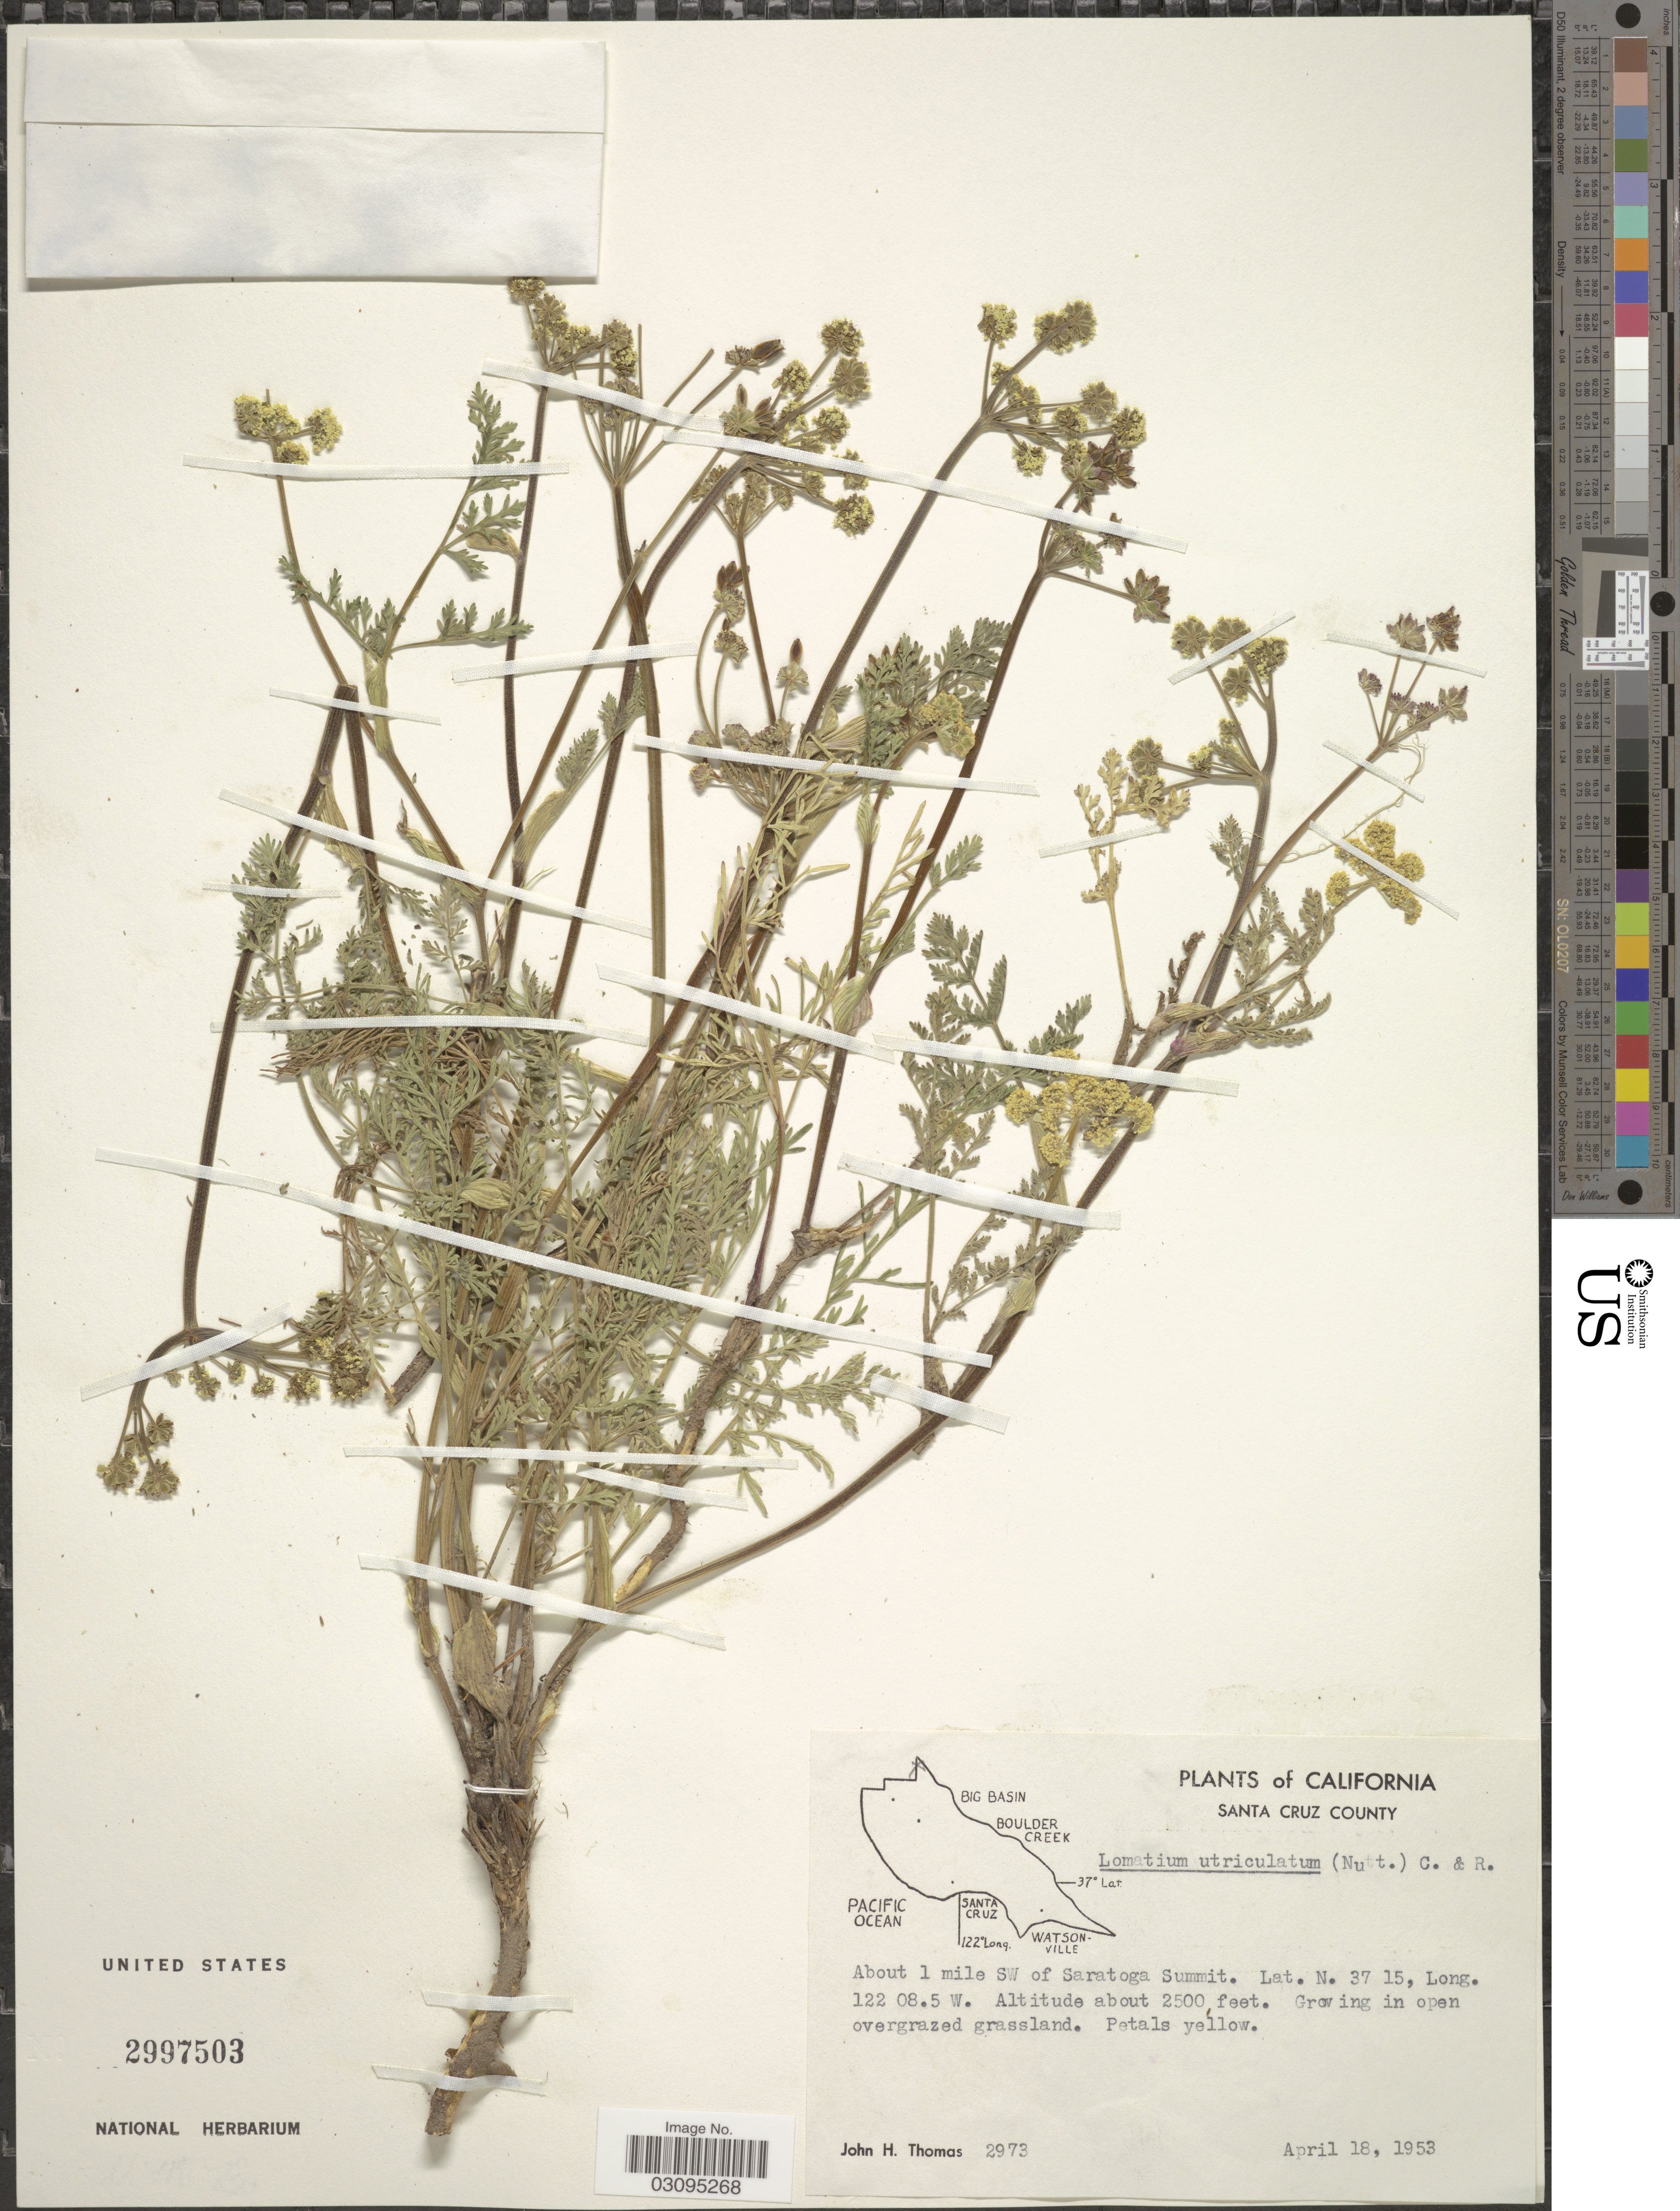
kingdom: Plantae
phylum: Tracheophyta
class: Magnoliopsida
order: Apiales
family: Apiaceae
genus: Lomatium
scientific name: Lomatium utriculatum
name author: (Nutt. ex Torr. & A. Gray) J.M. Coult. & Rose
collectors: J. H. Thomas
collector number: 2973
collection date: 1953-04-18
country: United States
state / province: California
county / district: Santa Cruz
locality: Santa Cruz County, About 1 mile SW of Saratoga Summit.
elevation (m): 762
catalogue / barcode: US 2997503